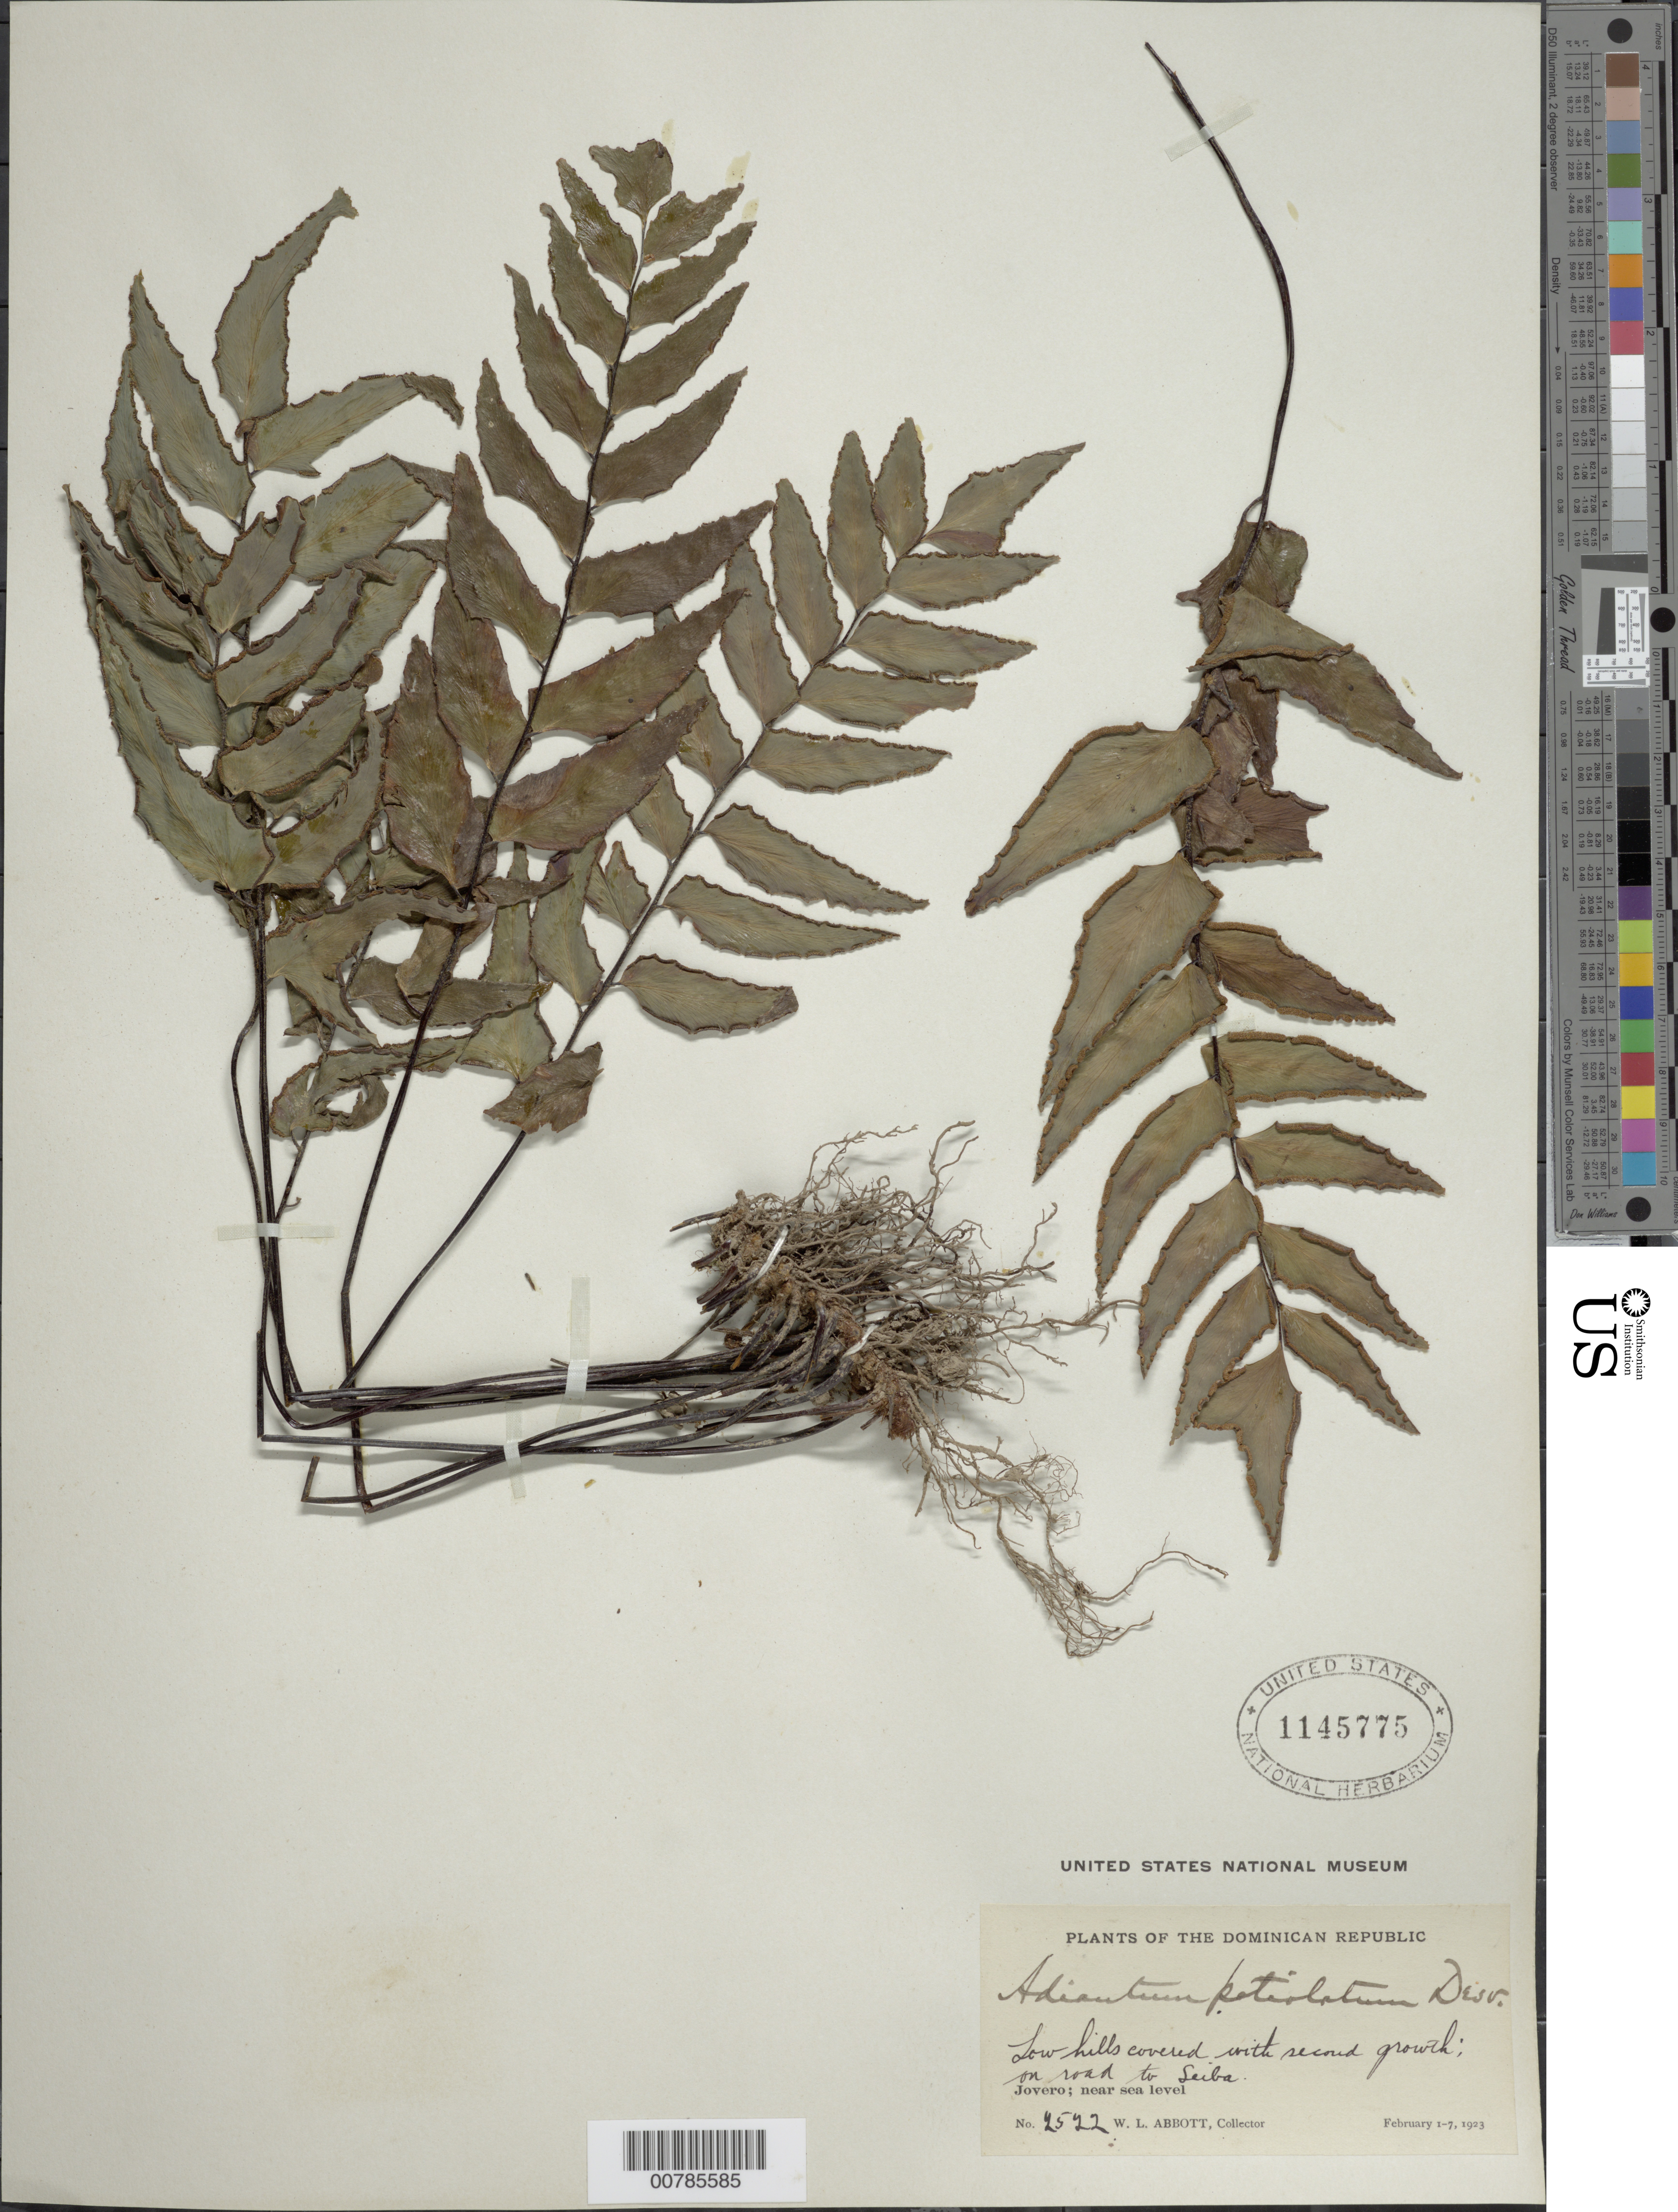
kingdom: Plantae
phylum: Tracheophyta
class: Polypodiopsida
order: Polypodiales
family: Pteridaceae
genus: Adiantum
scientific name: Adiantum petiolatum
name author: Desv.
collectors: W. L. Abbott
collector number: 2522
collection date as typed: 01 Feb 1923 to 07 Feb 1923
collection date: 1923-02-01/1923-02-07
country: Dominican Republic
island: Hispaniola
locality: Jovero, on road to Sieba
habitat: Low hills covered with second growth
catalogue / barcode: US 1145775